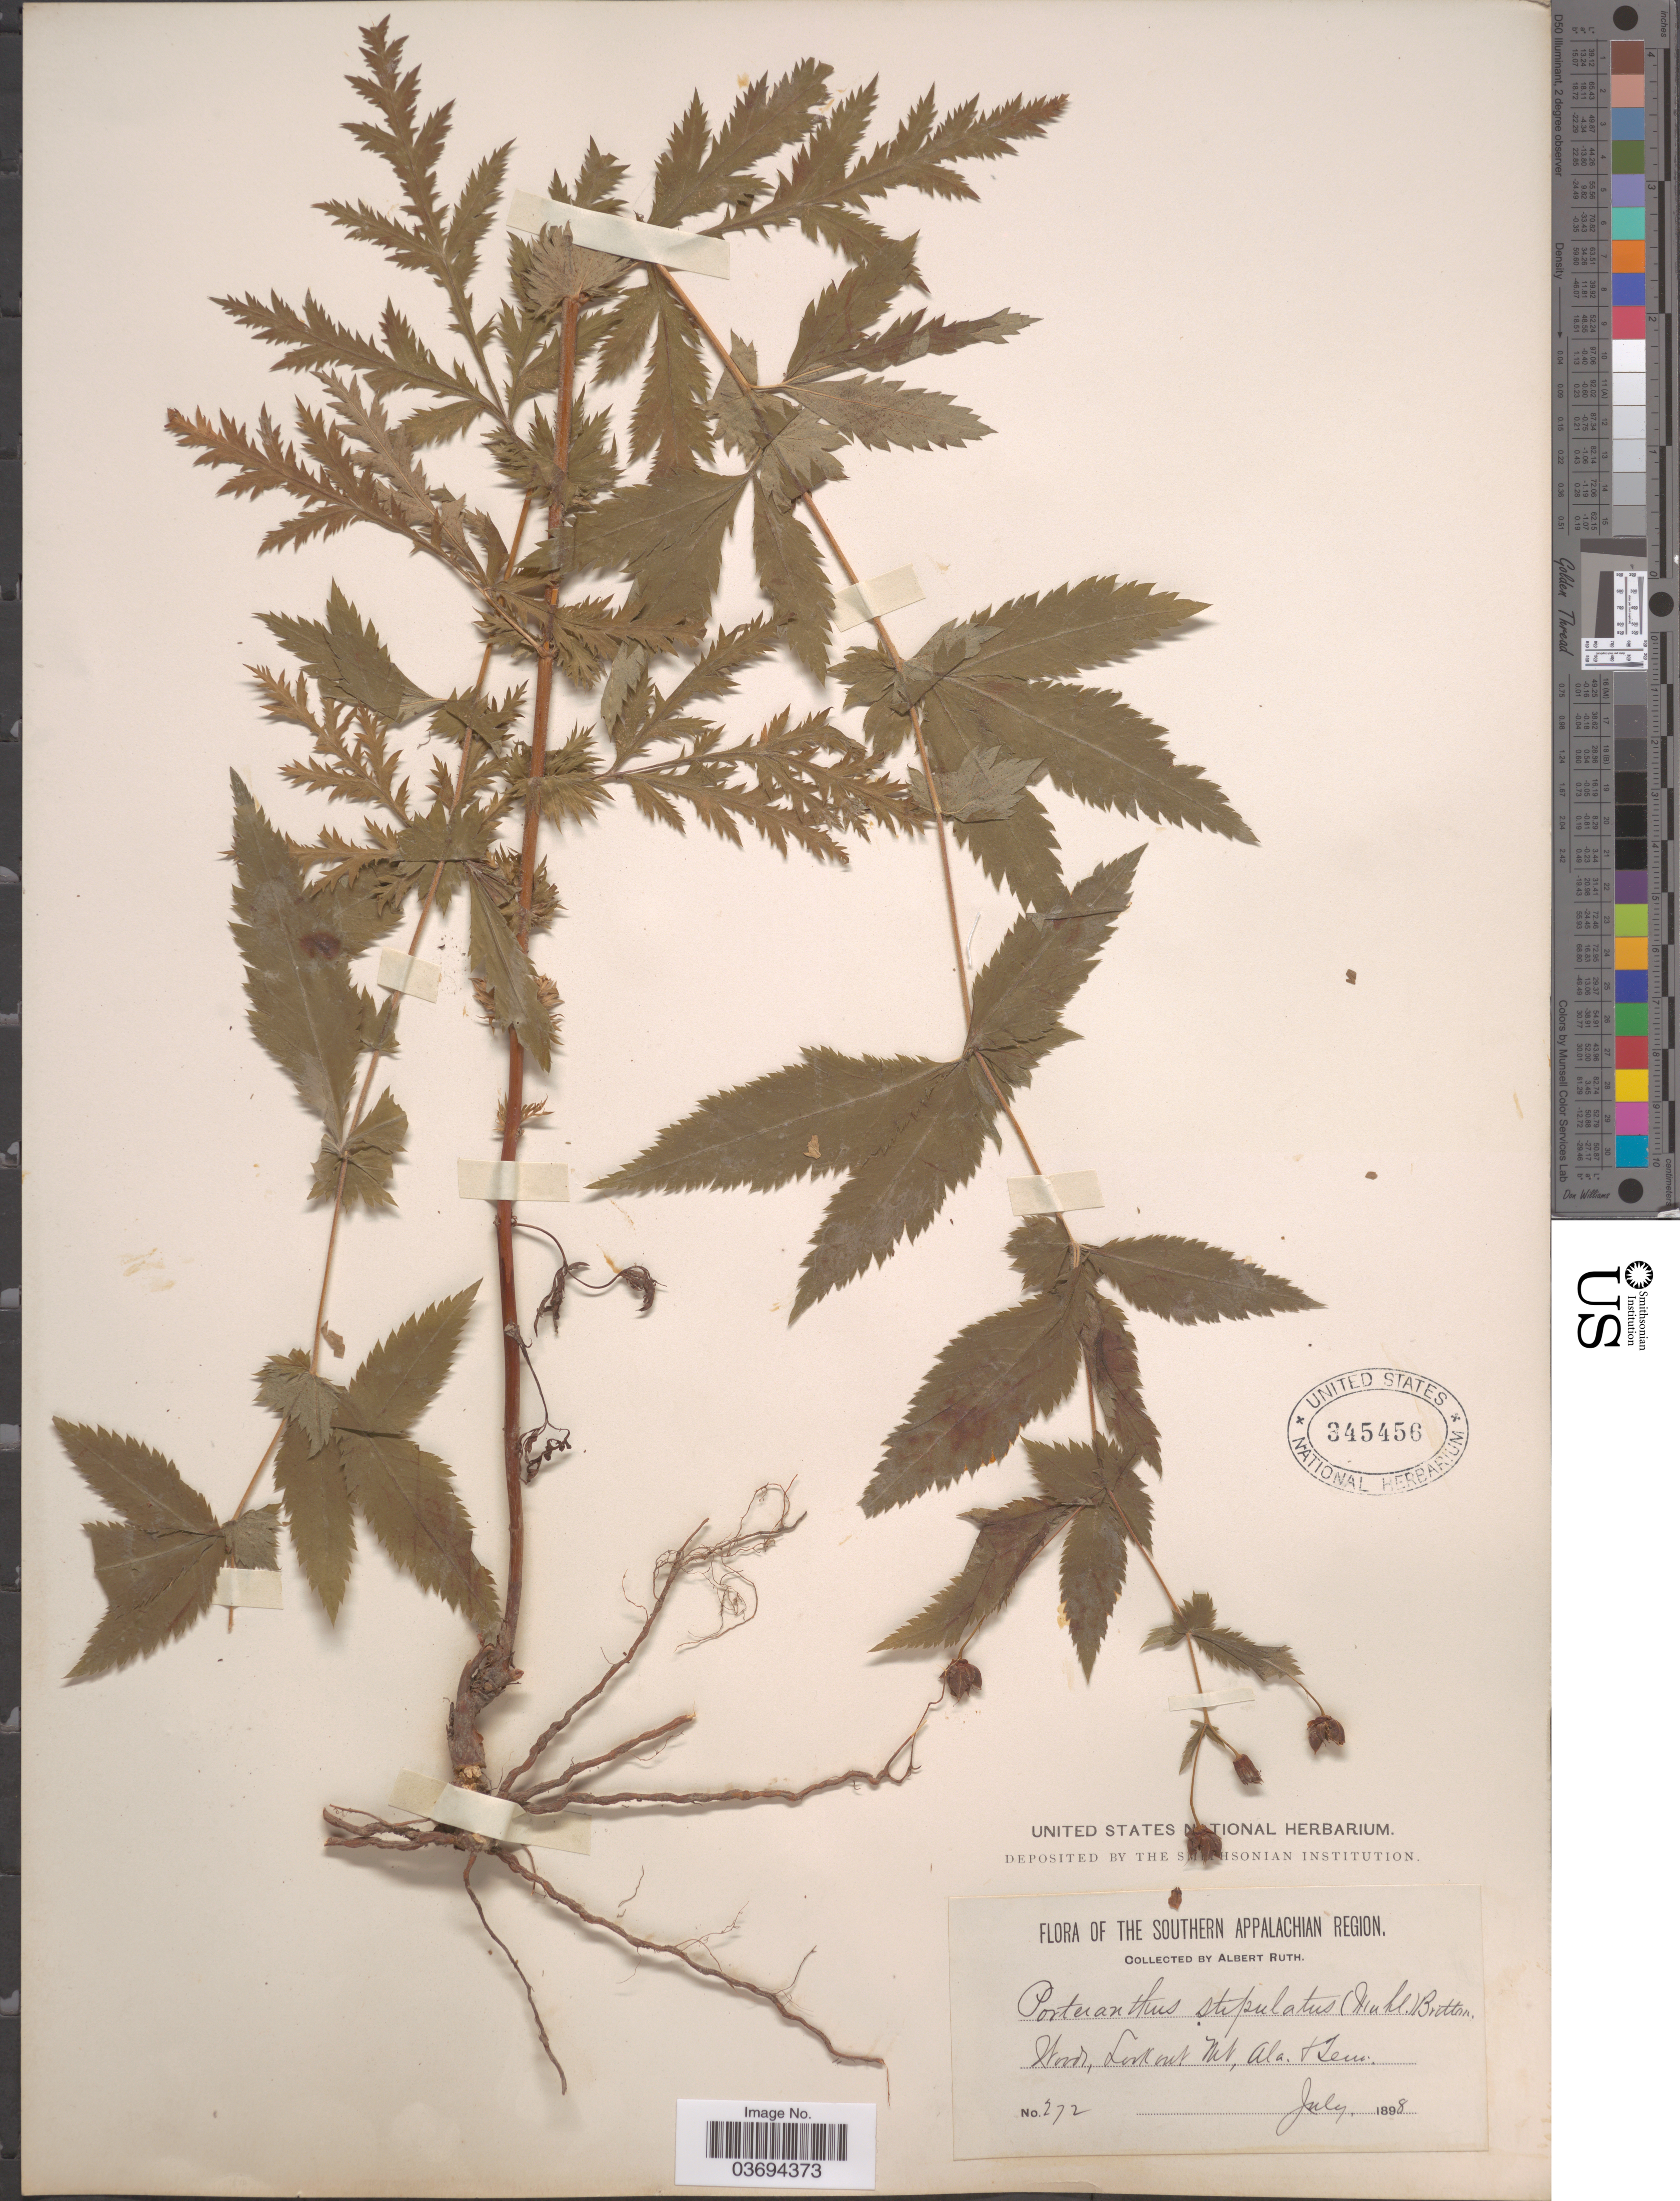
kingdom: Plantae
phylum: Tracheophyta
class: Magnoliopsida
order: Rosales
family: Rosaceae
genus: Gillenia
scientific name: Gillenia stipulata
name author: (Muhl. ex Willd.) Nutt.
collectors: A. Ruth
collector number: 272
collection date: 1898-07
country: United States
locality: Southern Appalachian Region. Lookout Mt, Ala + Tenn.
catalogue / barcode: US 345456